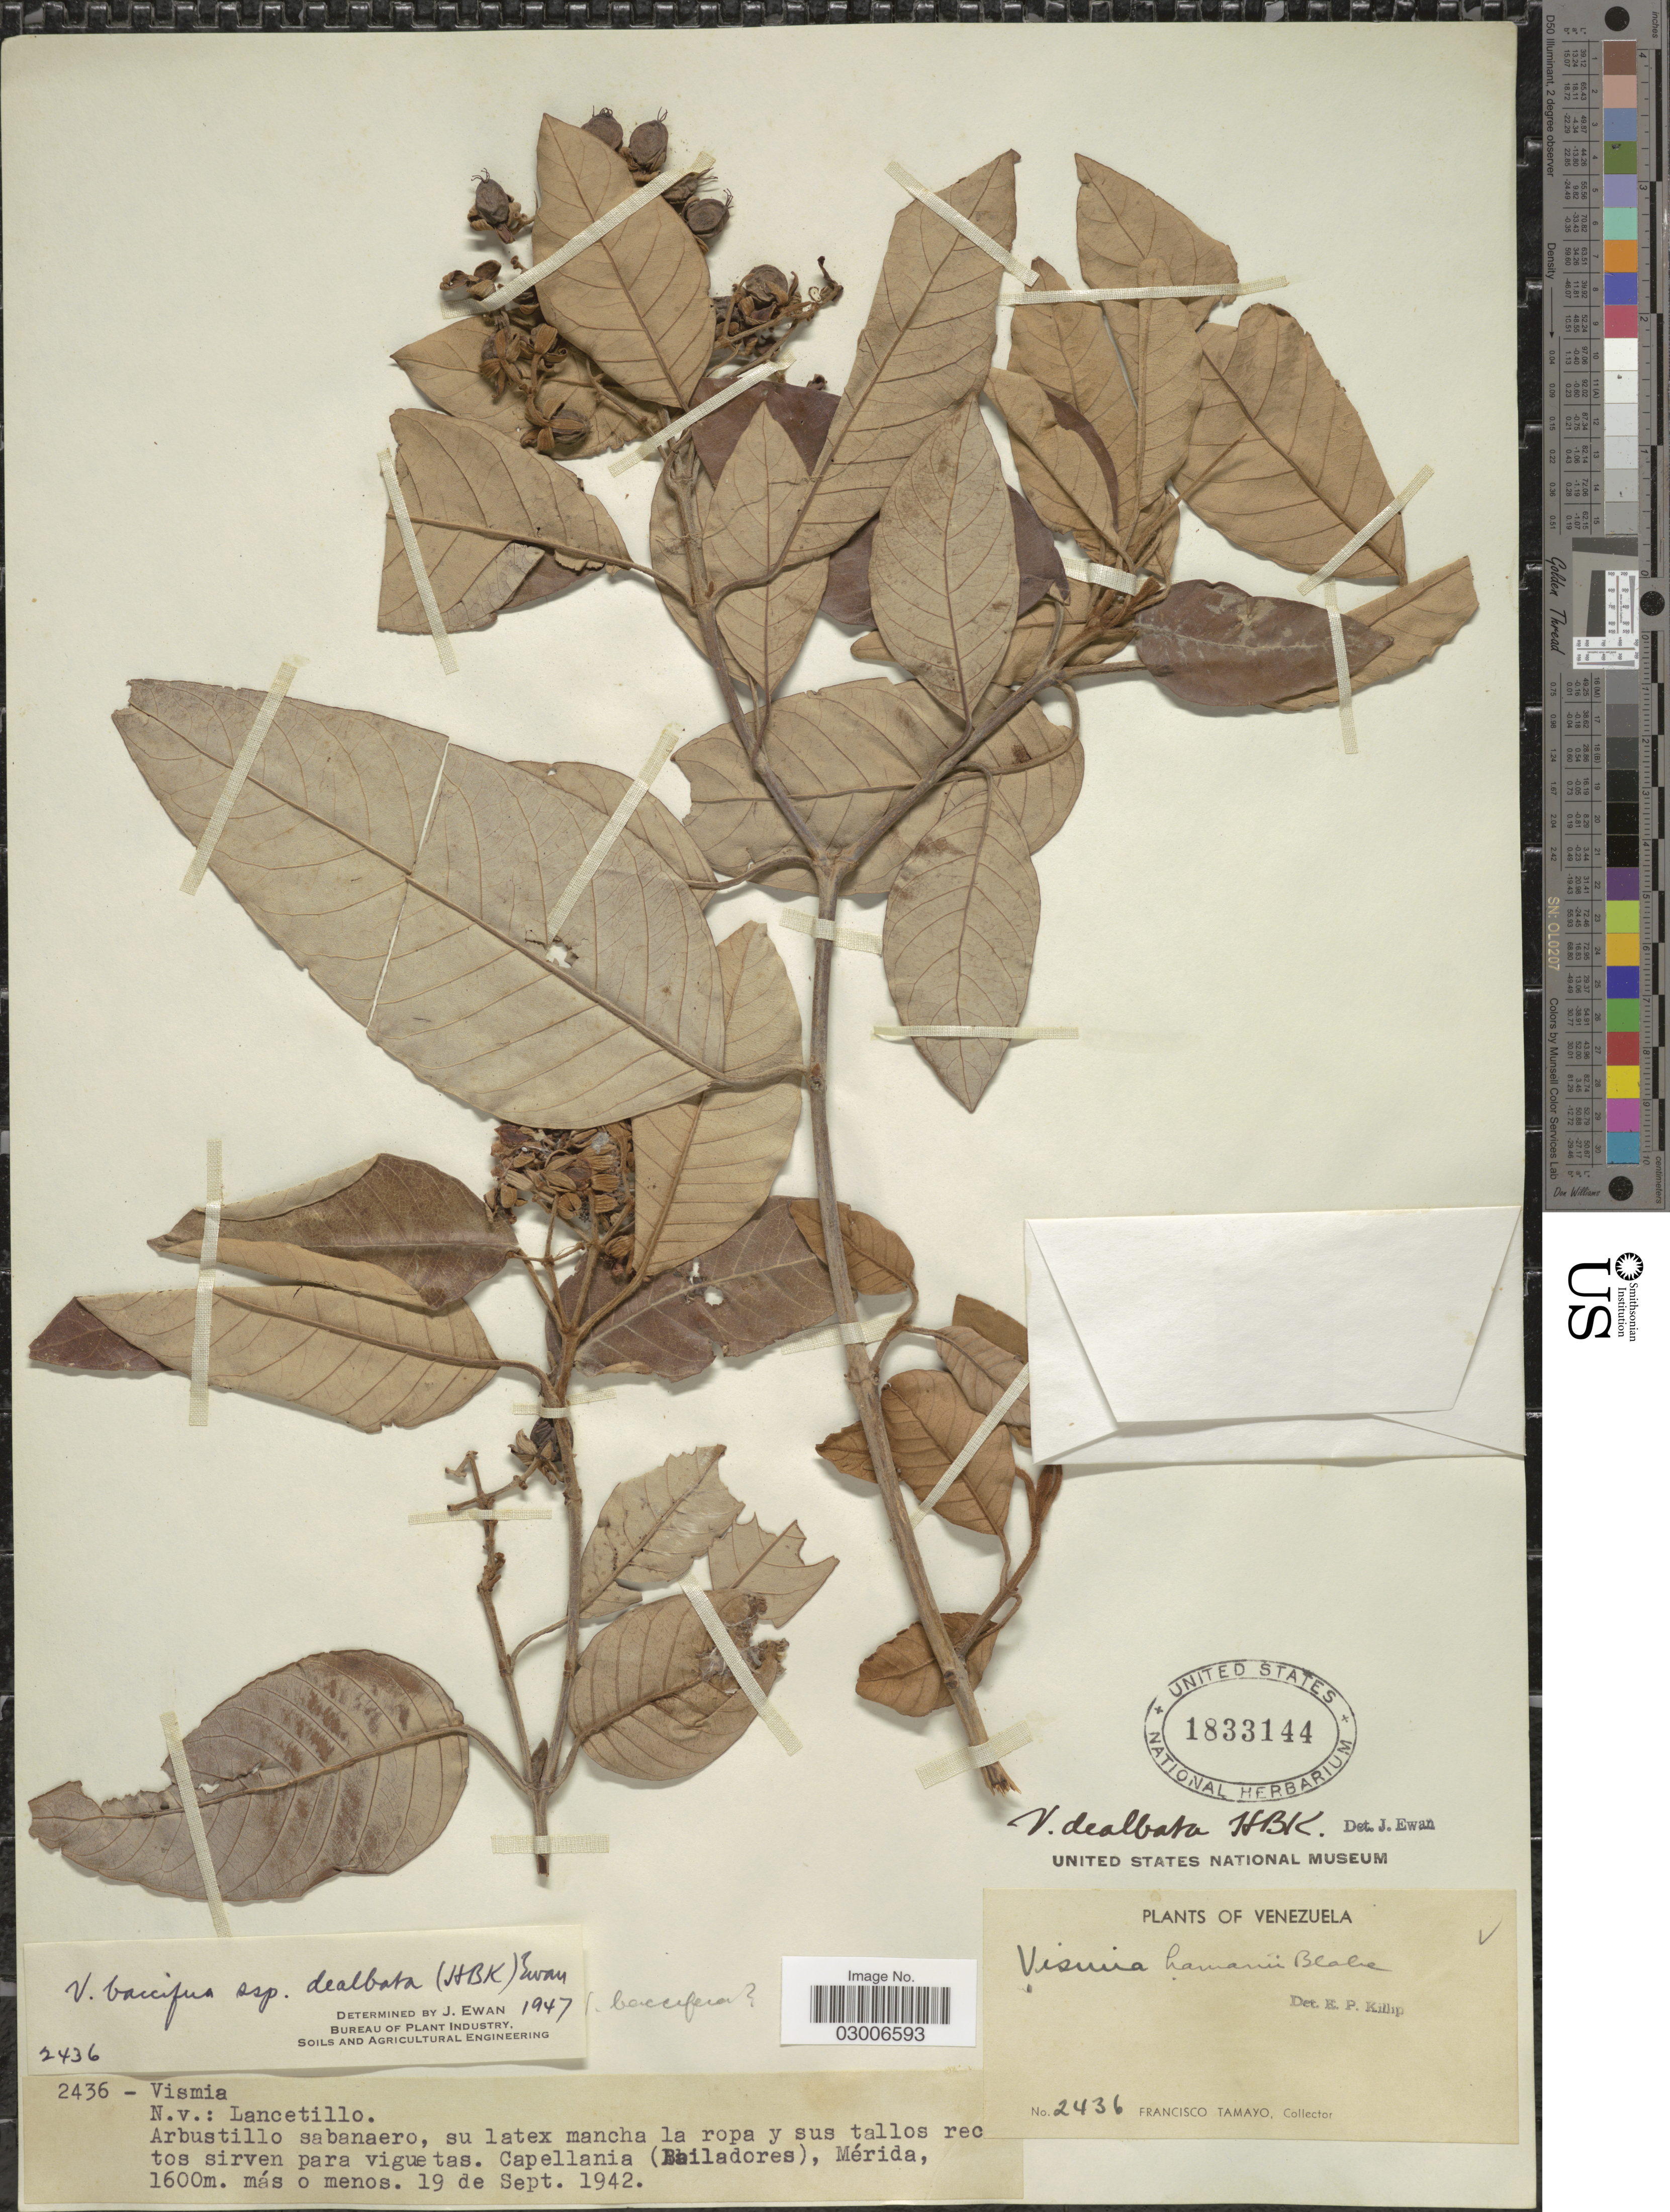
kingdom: Plantae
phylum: Tracheophyta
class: Magnoliopsida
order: Malpighiales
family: Hypericaceae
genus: Vismia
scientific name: Vismia baccifera subsp. dealbata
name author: (Kunth) Ewan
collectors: F. Tamayo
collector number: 2436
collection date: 1942-09-19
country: Venezuela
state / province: Mérida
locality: Capellania (Bailadores), Mérida.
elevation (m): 1600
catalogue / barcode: US 1833144